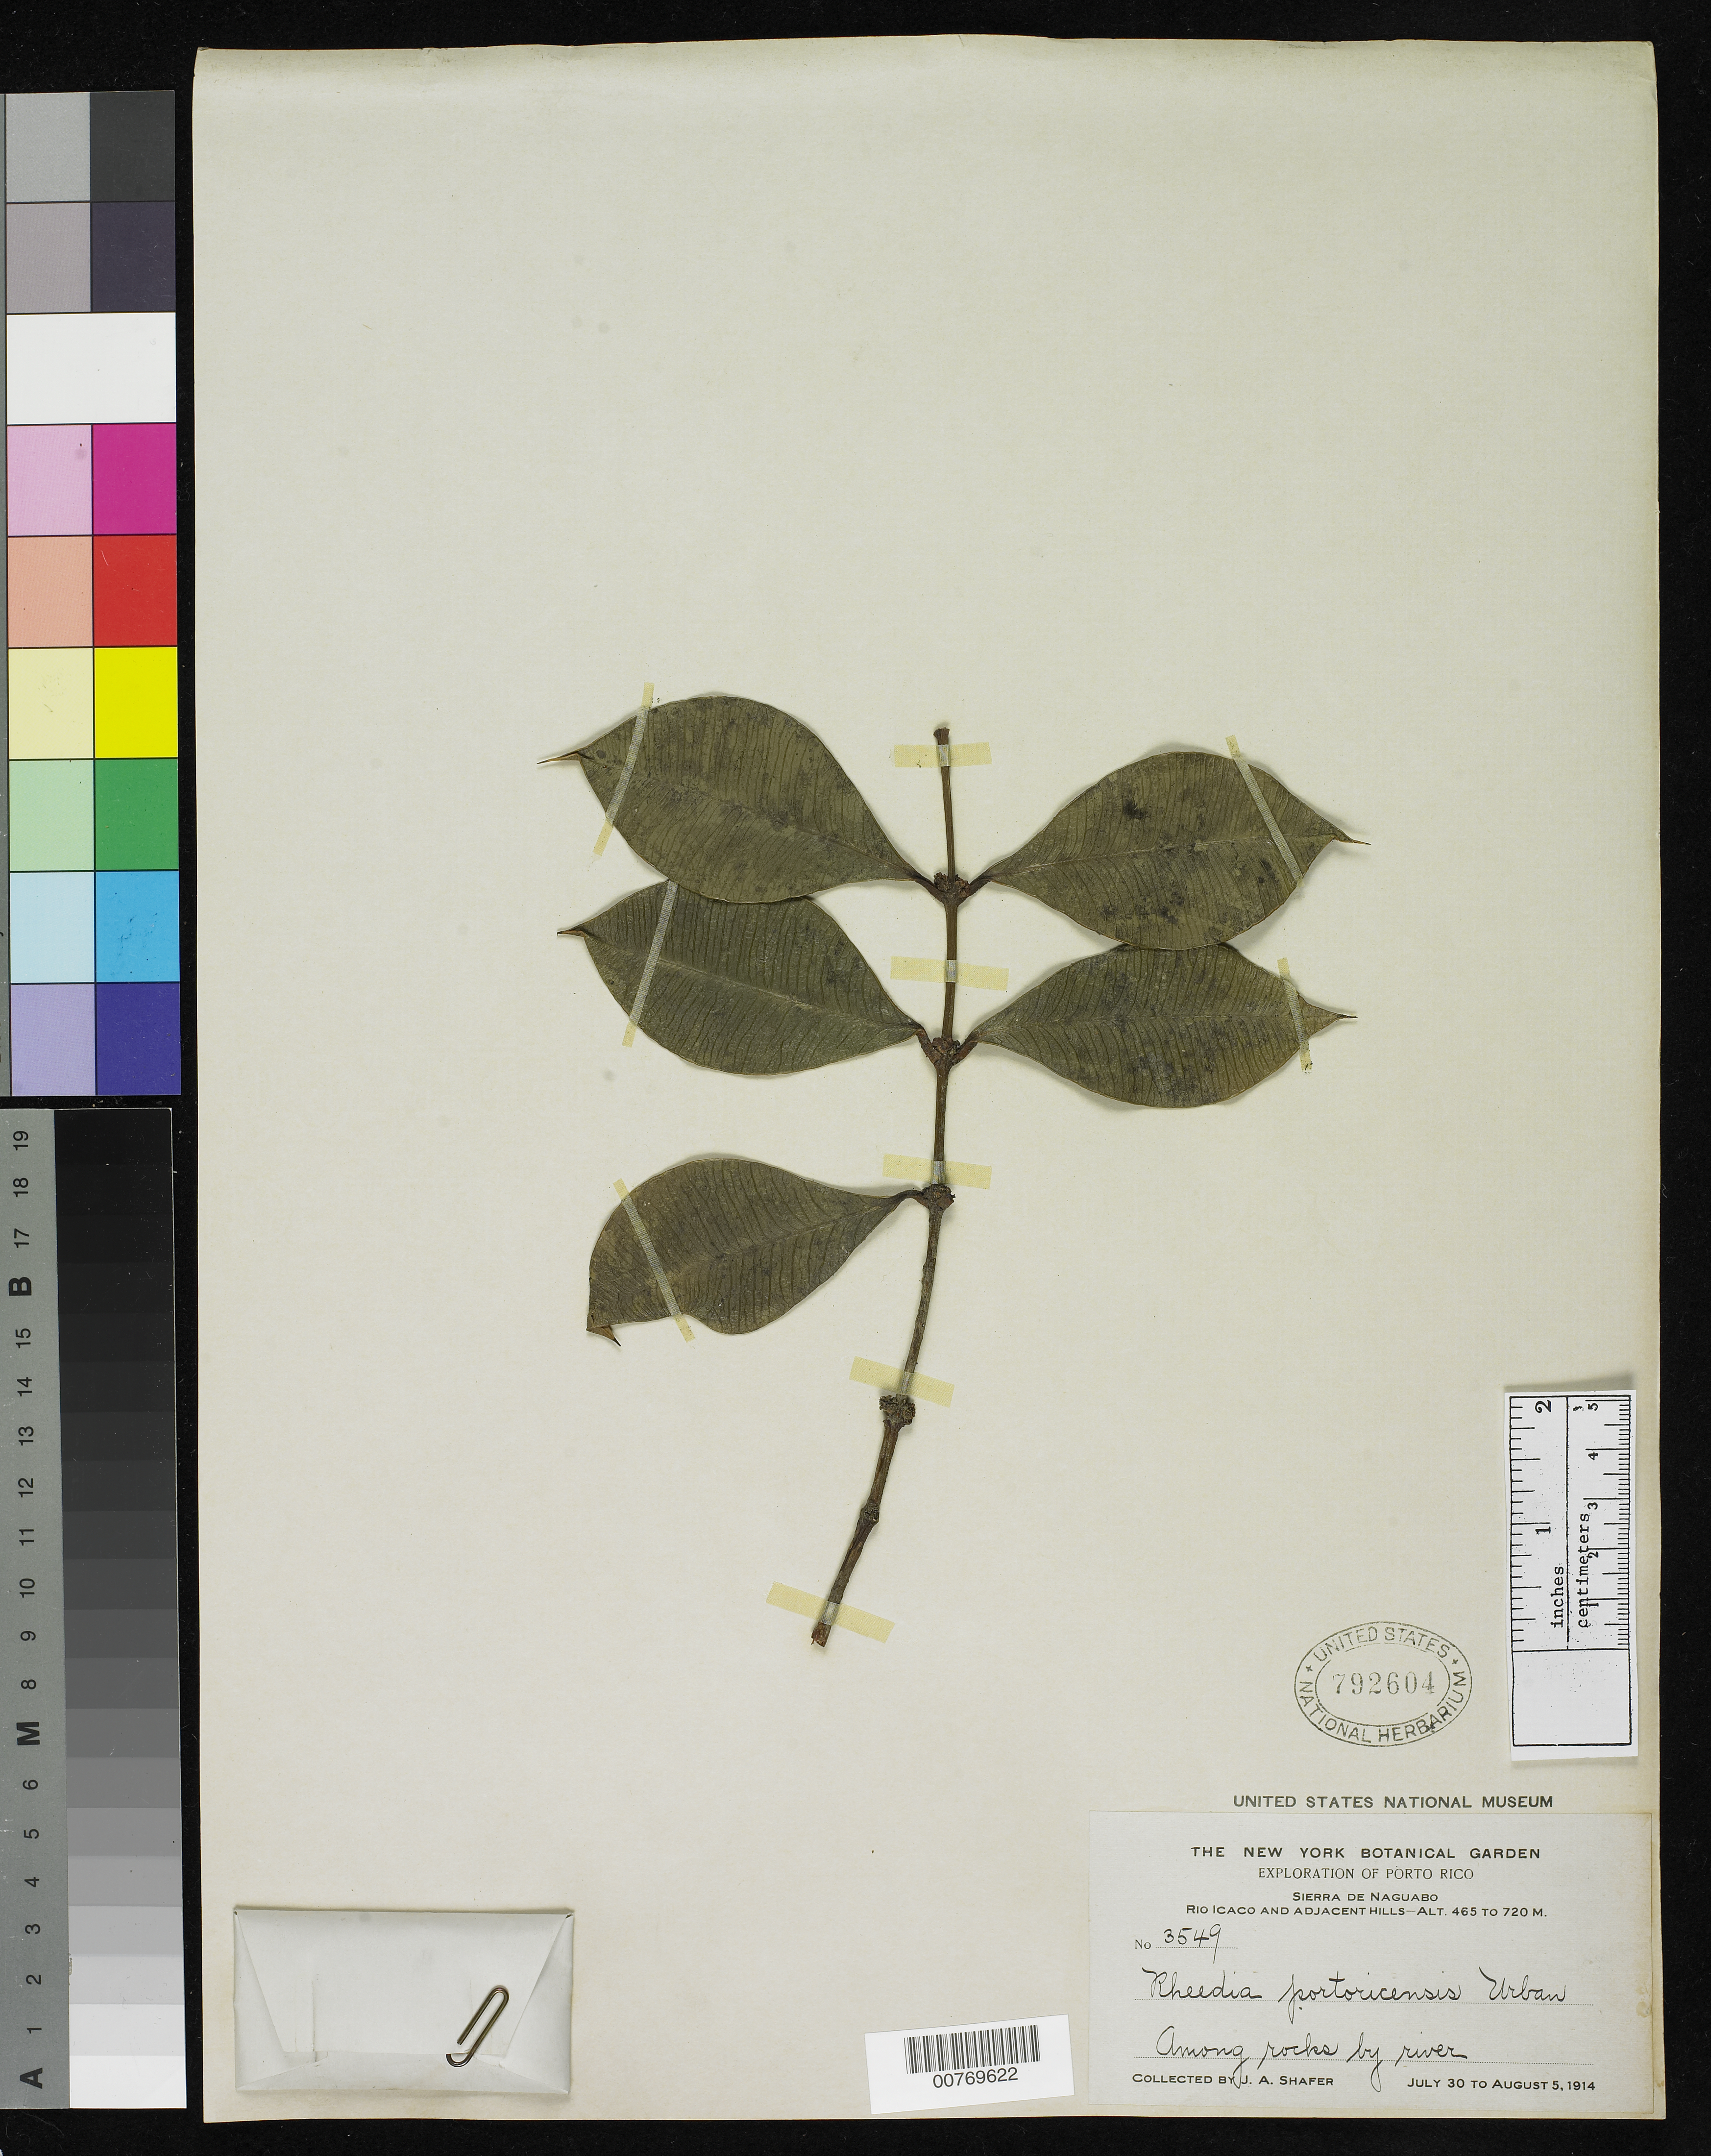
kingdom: Plantae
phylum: Tracheophyta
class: Magnoliopsida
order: Malpighiales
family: Clusiaceae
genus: Garcinia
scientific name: Garcinia portoricensis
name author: (Urb.) Alain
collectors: J. A. Shafer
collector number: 3549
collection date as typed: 30 Jul 1914 to 05 Aug 1914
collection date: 1914-07-30/1914-08-05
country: Puerto Rico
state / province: Naguabo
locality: Sierra de Naguabo, Rio Icaco and adjacent hills.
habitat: Among rocks by river.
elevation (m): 465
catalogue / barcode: US 792604